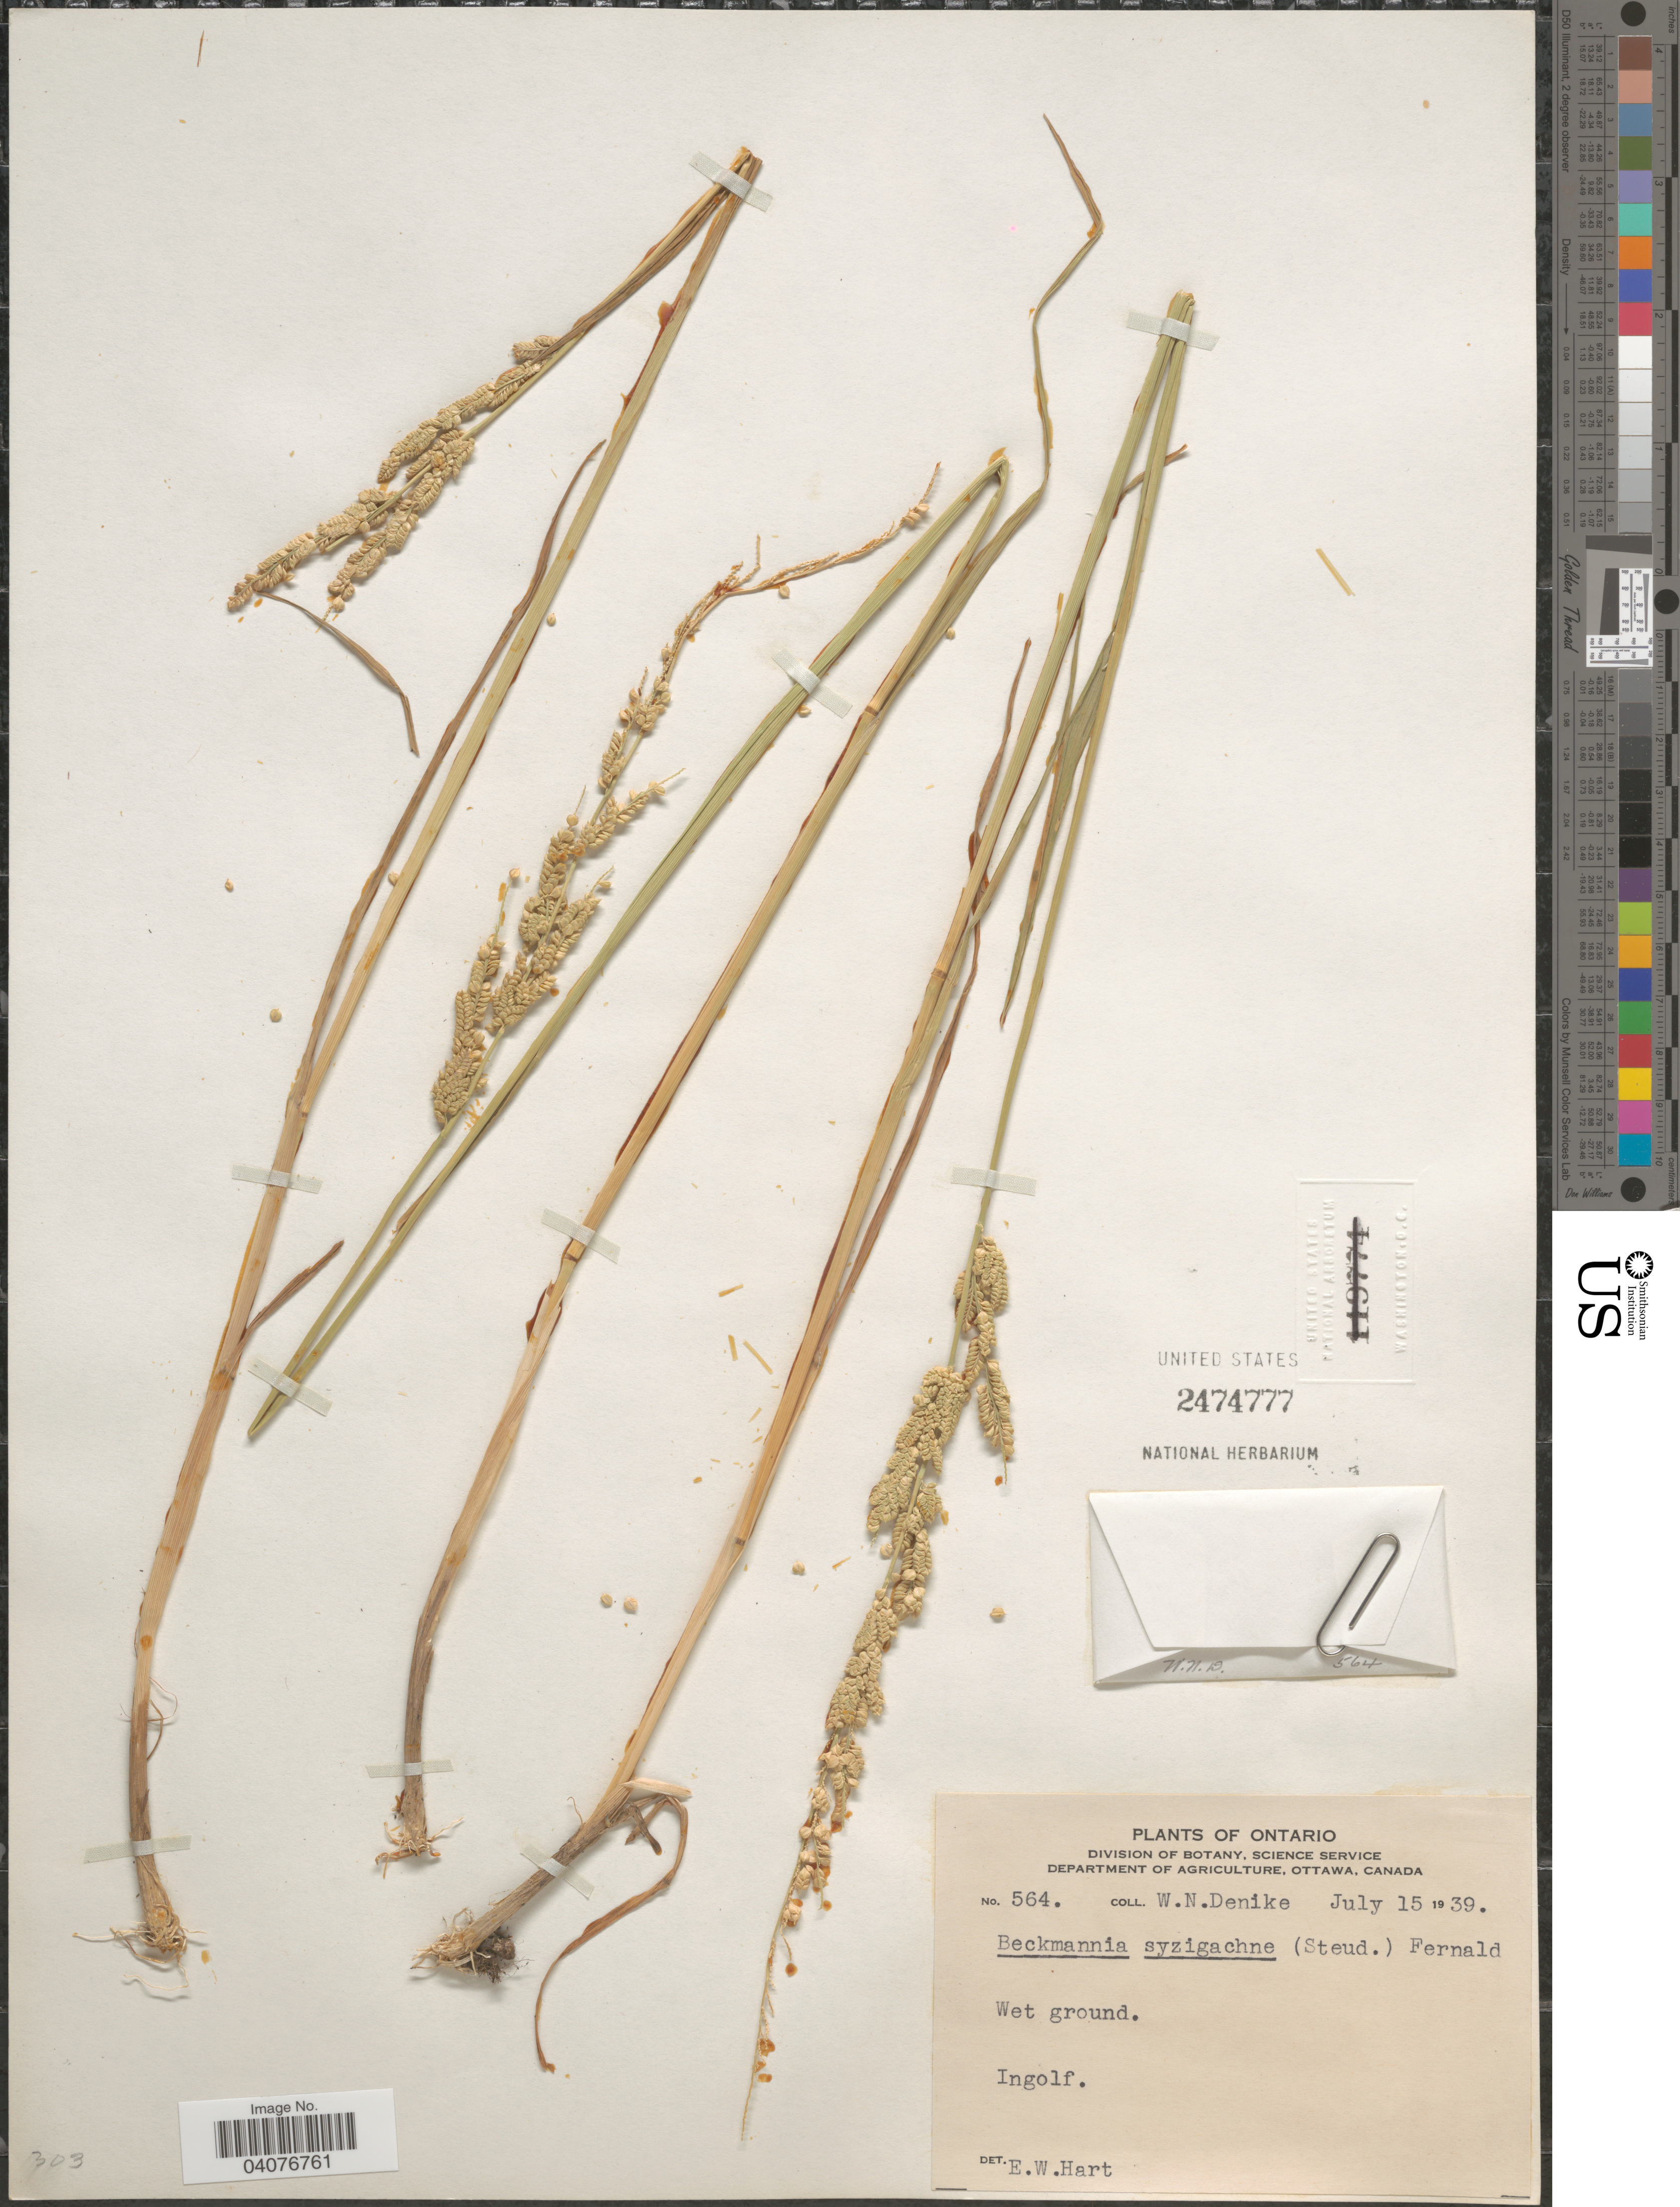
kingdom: Plantae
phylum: Tracheophyta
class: Liliopsida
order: Poales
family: Poaceae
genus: Beckmannia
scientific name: Beckmannia syzigachne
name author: (Steud.) Fernald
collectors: W. Denike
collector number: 564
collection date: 1939-07-15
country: Canada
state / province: Ontario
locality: Ingolf.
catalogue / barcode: US 2474777